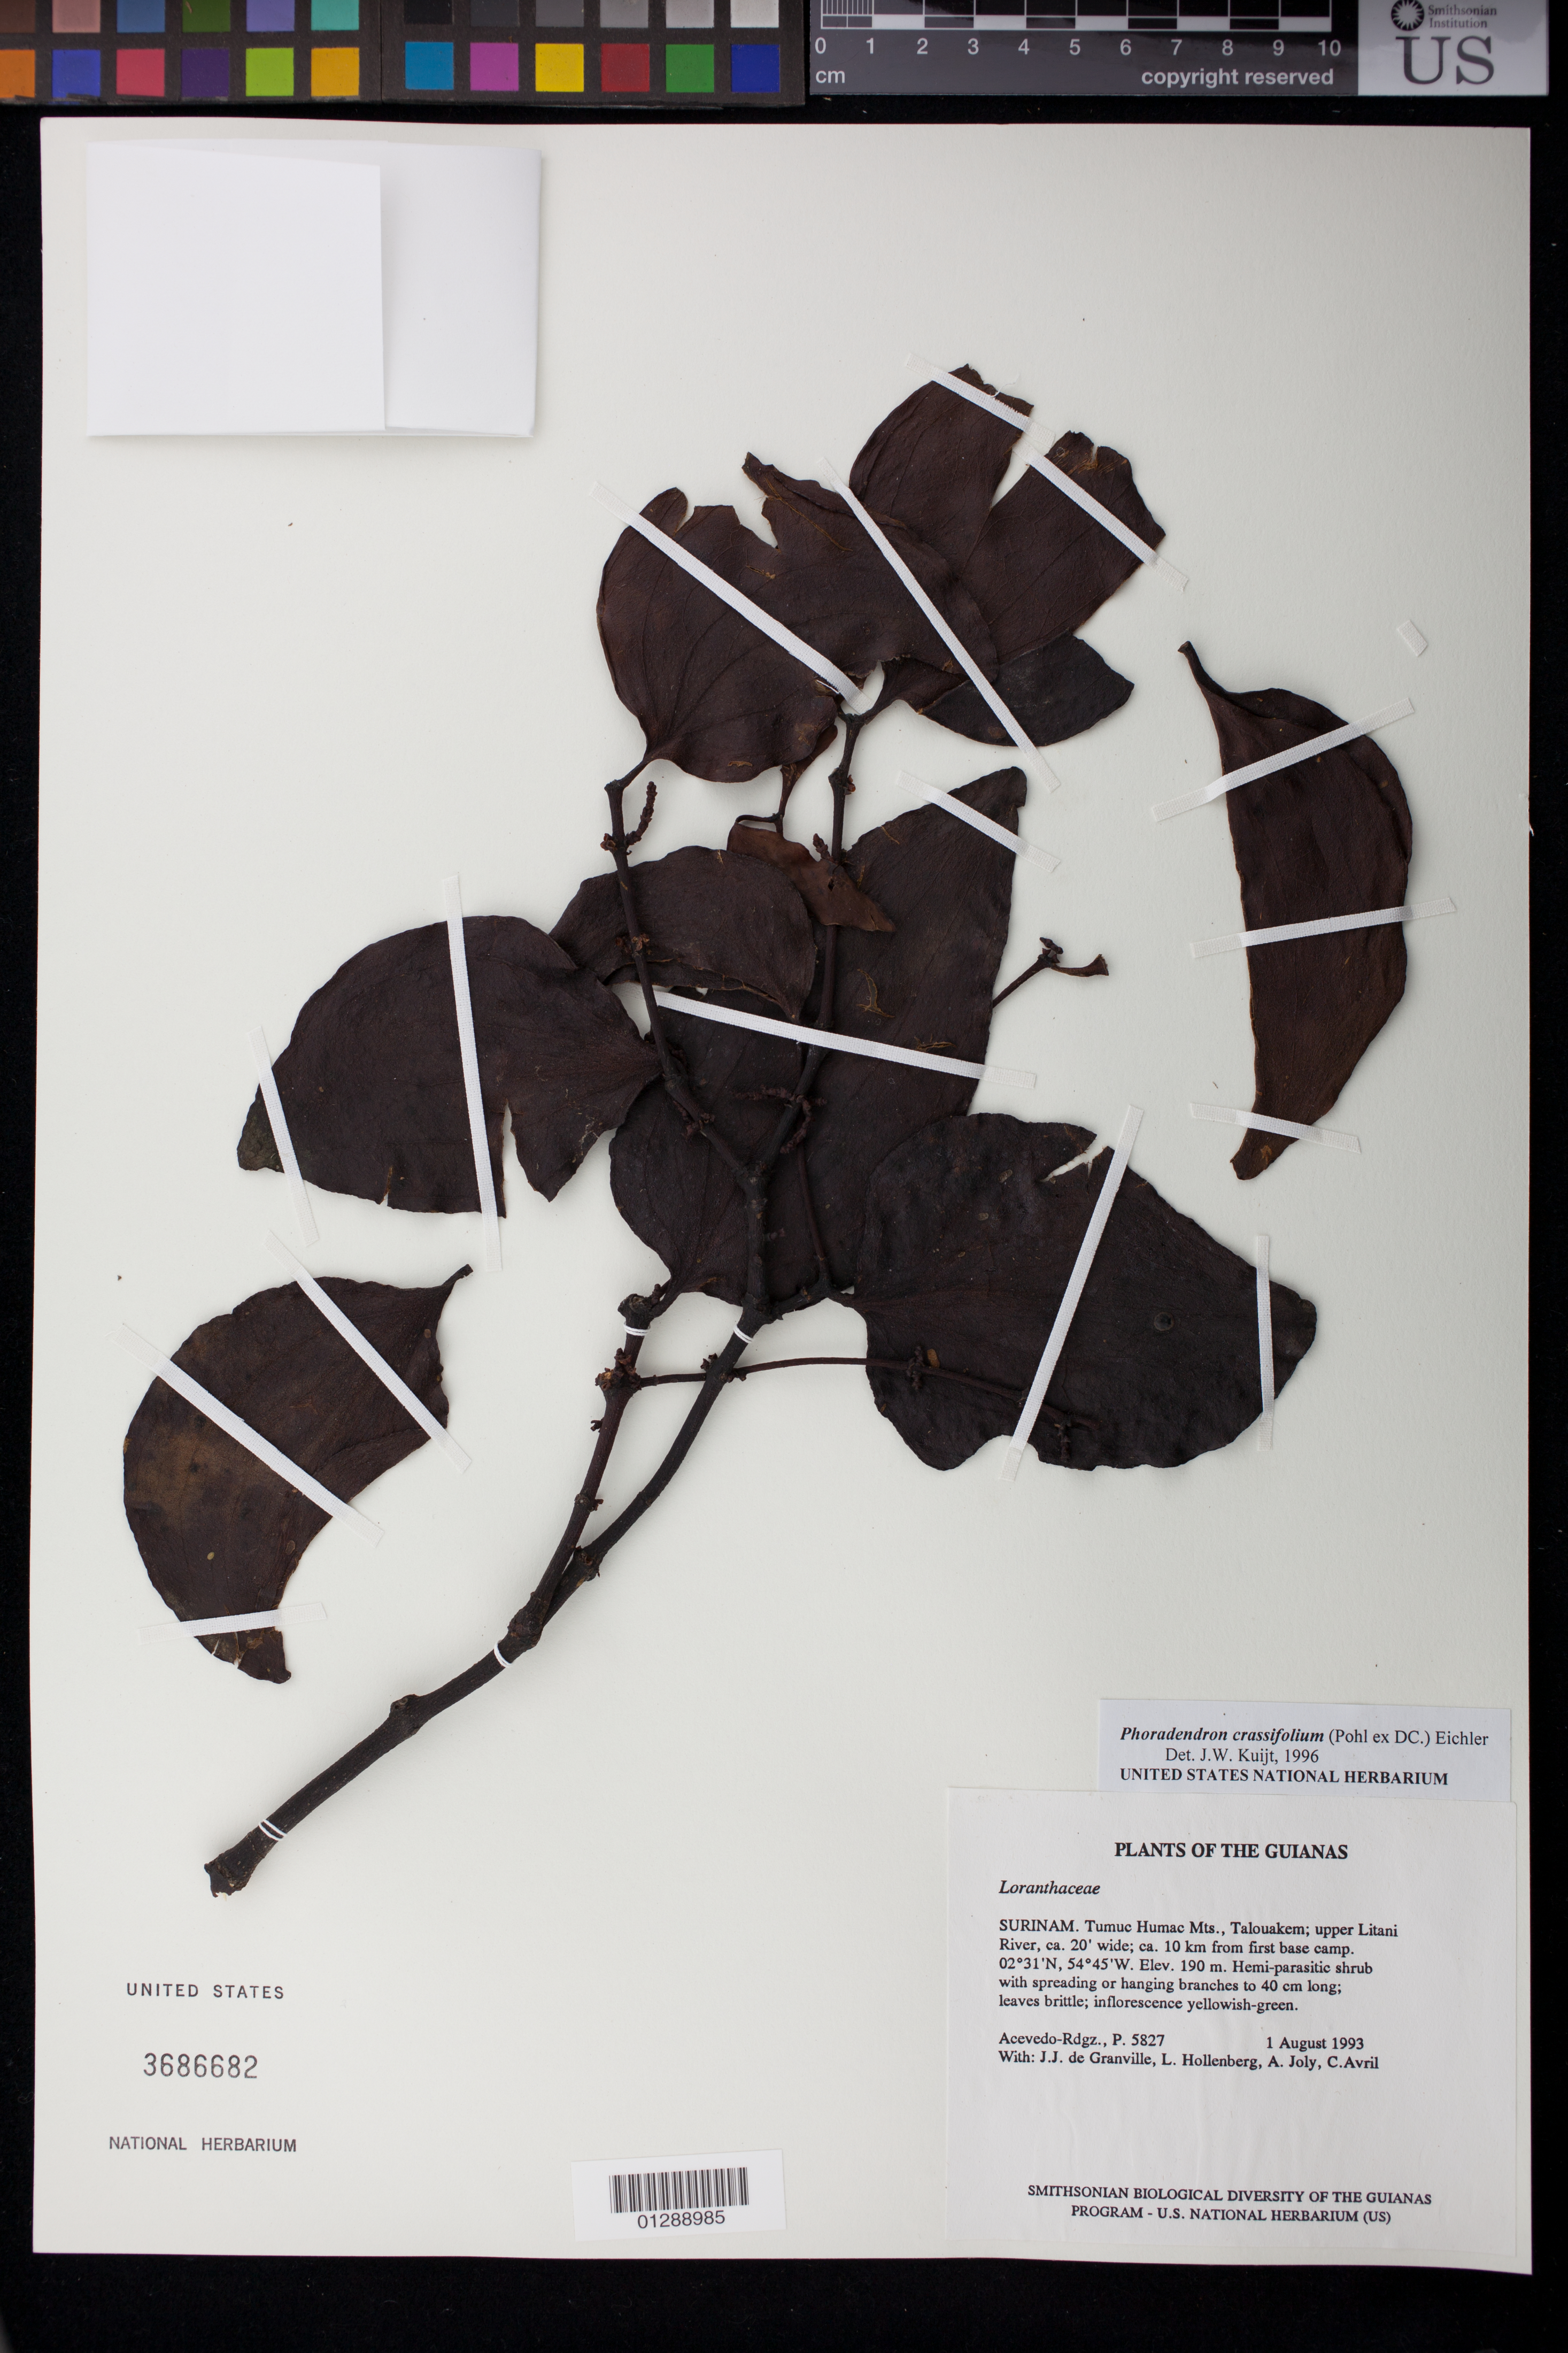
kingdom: Plantae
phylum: Tracheophyta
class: Magnoliopsida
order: Santalales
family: Viscaceae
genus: Phoradendron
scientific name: Phoradendron crassifolium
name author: (Pohl ex DC.) Eichler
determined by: Kuijt, Job, (CANADA)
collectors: P. Acevedo-Rodr., J.-J. de Granville, L. A. Hollenberg, A. Joly & C. Avril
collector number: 5827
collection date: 1993-08-01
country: Suriname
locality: Tumuc Humac Mts., Talouakem; upper Litini River, ca. 20' wide, ca. 10 km from base camp.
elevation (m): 190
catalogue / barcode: US 3686682